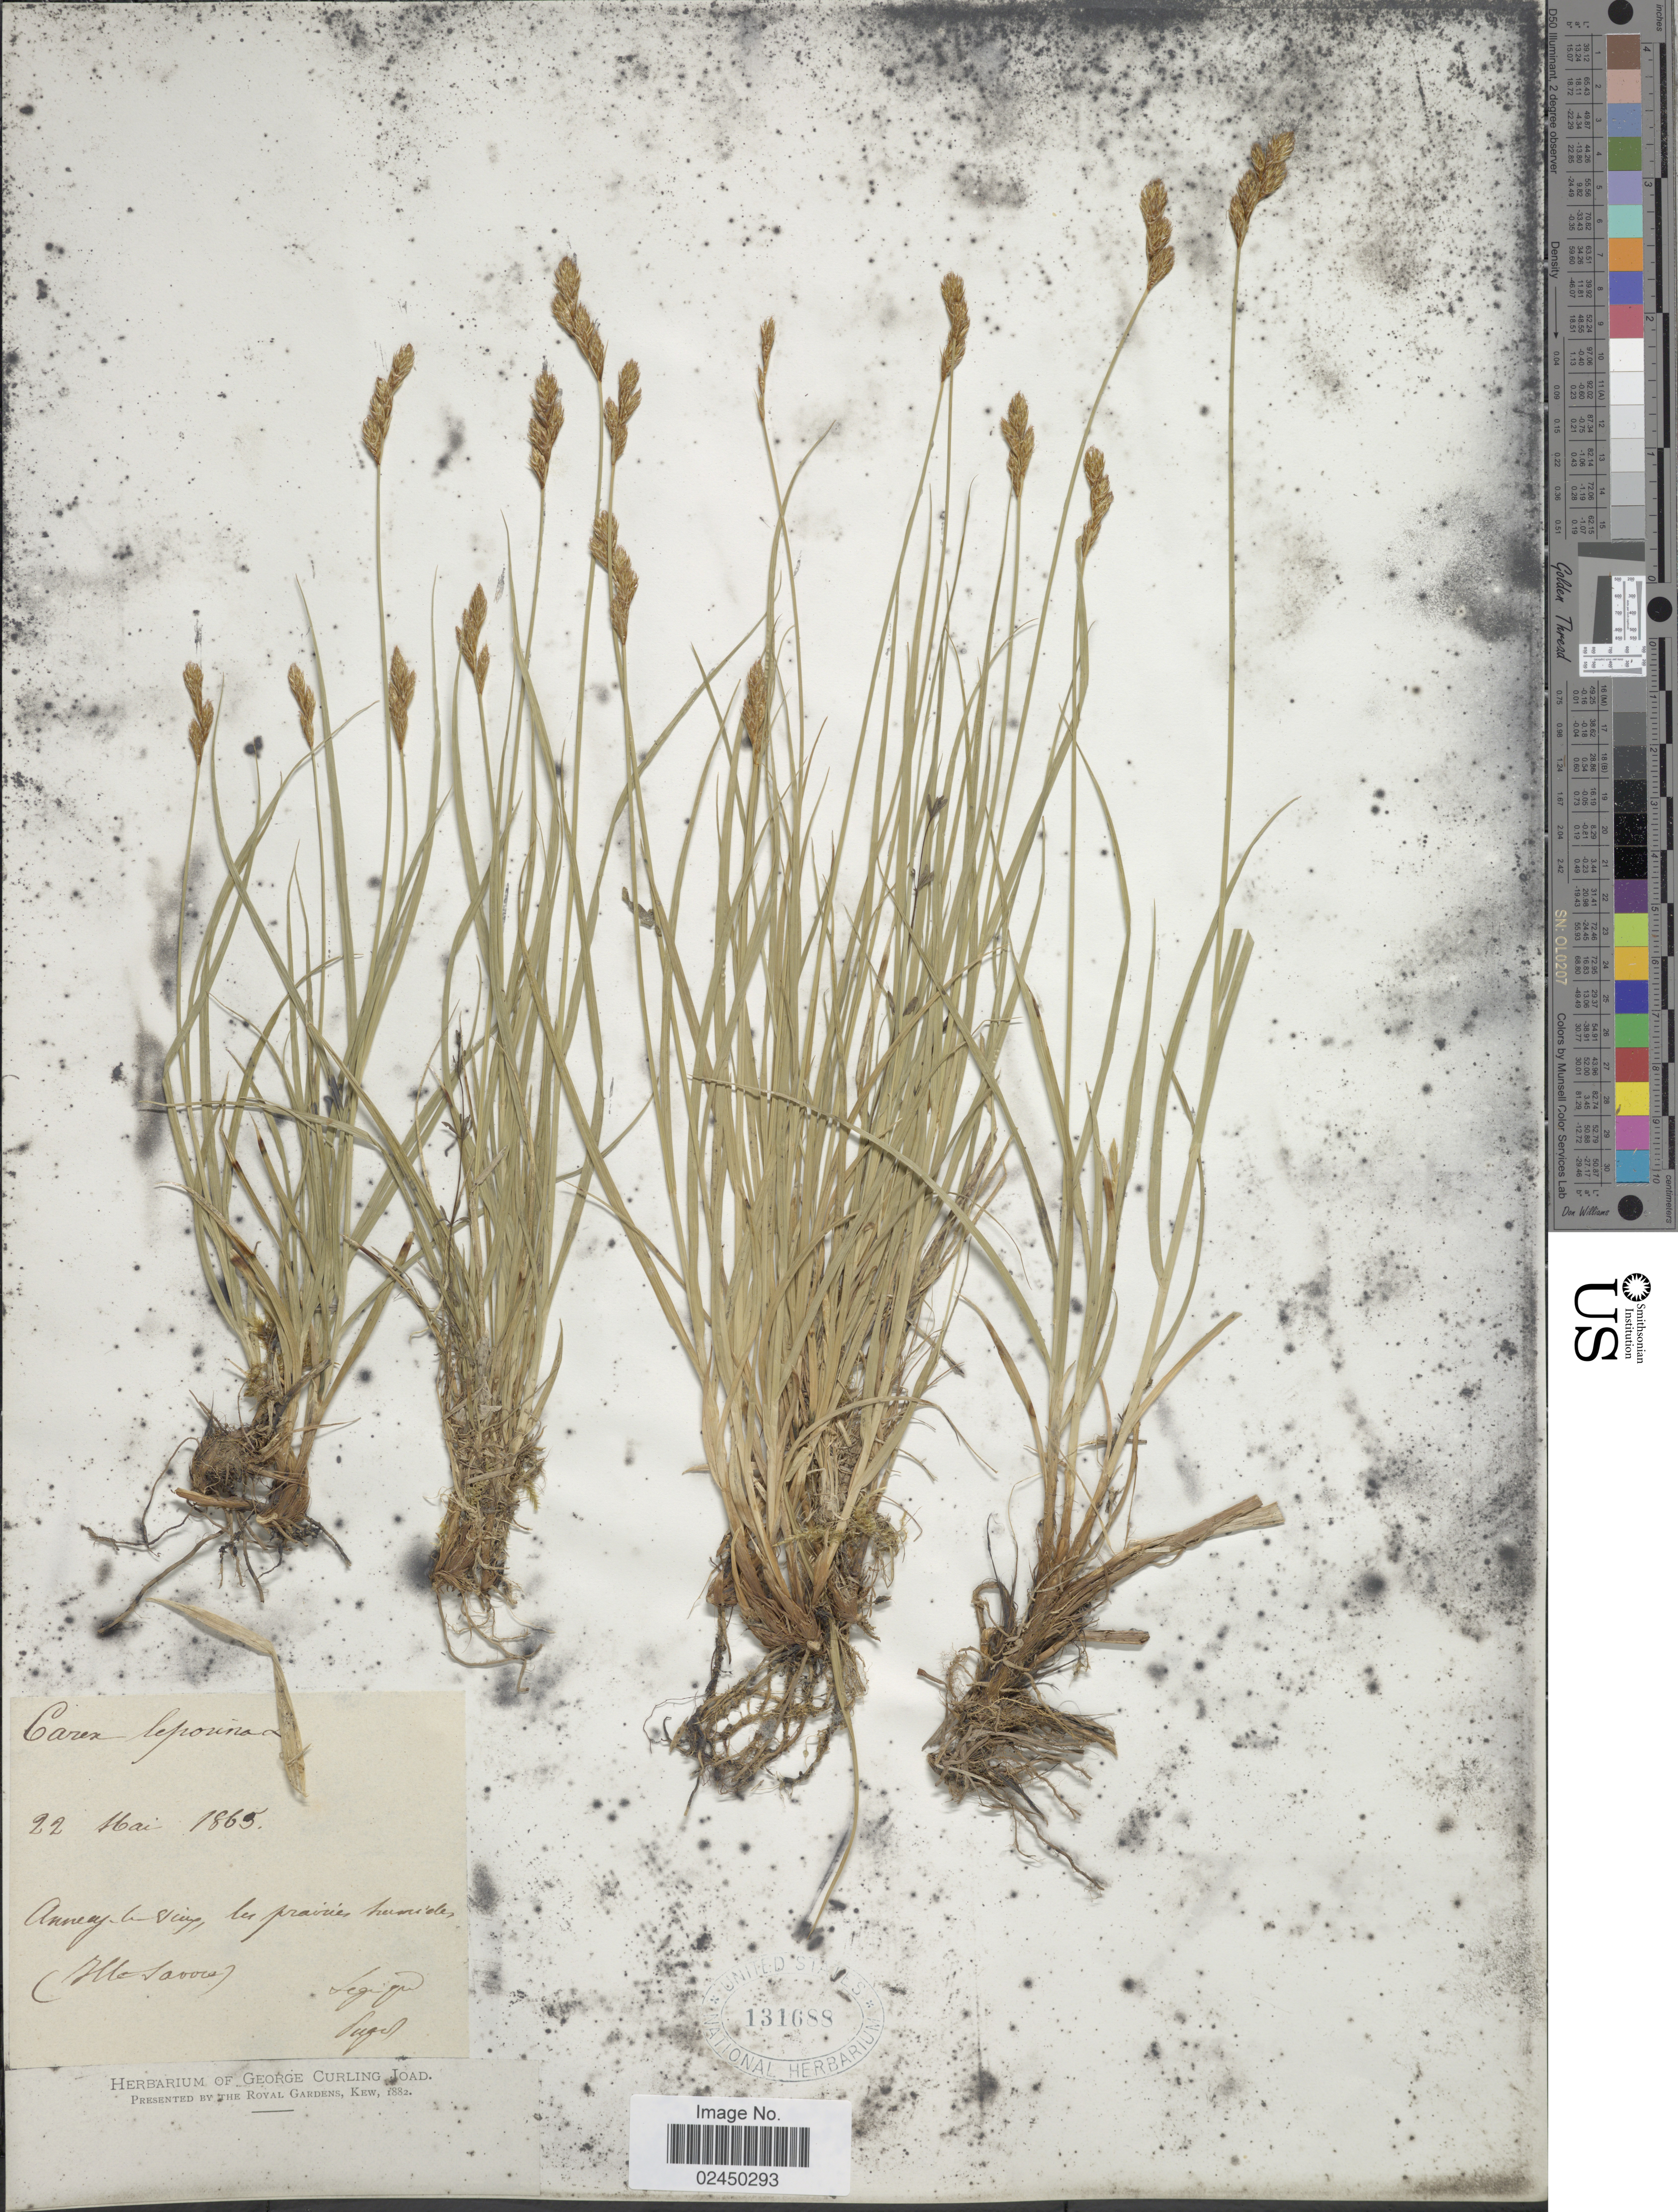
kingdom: Plantae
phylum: Tracheophyta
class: Liliopsida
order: Poales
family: Cyperaceae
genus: Carex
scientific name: Carex leporina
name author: L.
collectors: -. Puget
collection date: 1865-05-22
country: France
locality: Annecy-le-Vieux, les prairie humides (Hte Savoie)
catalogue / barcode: US 131688